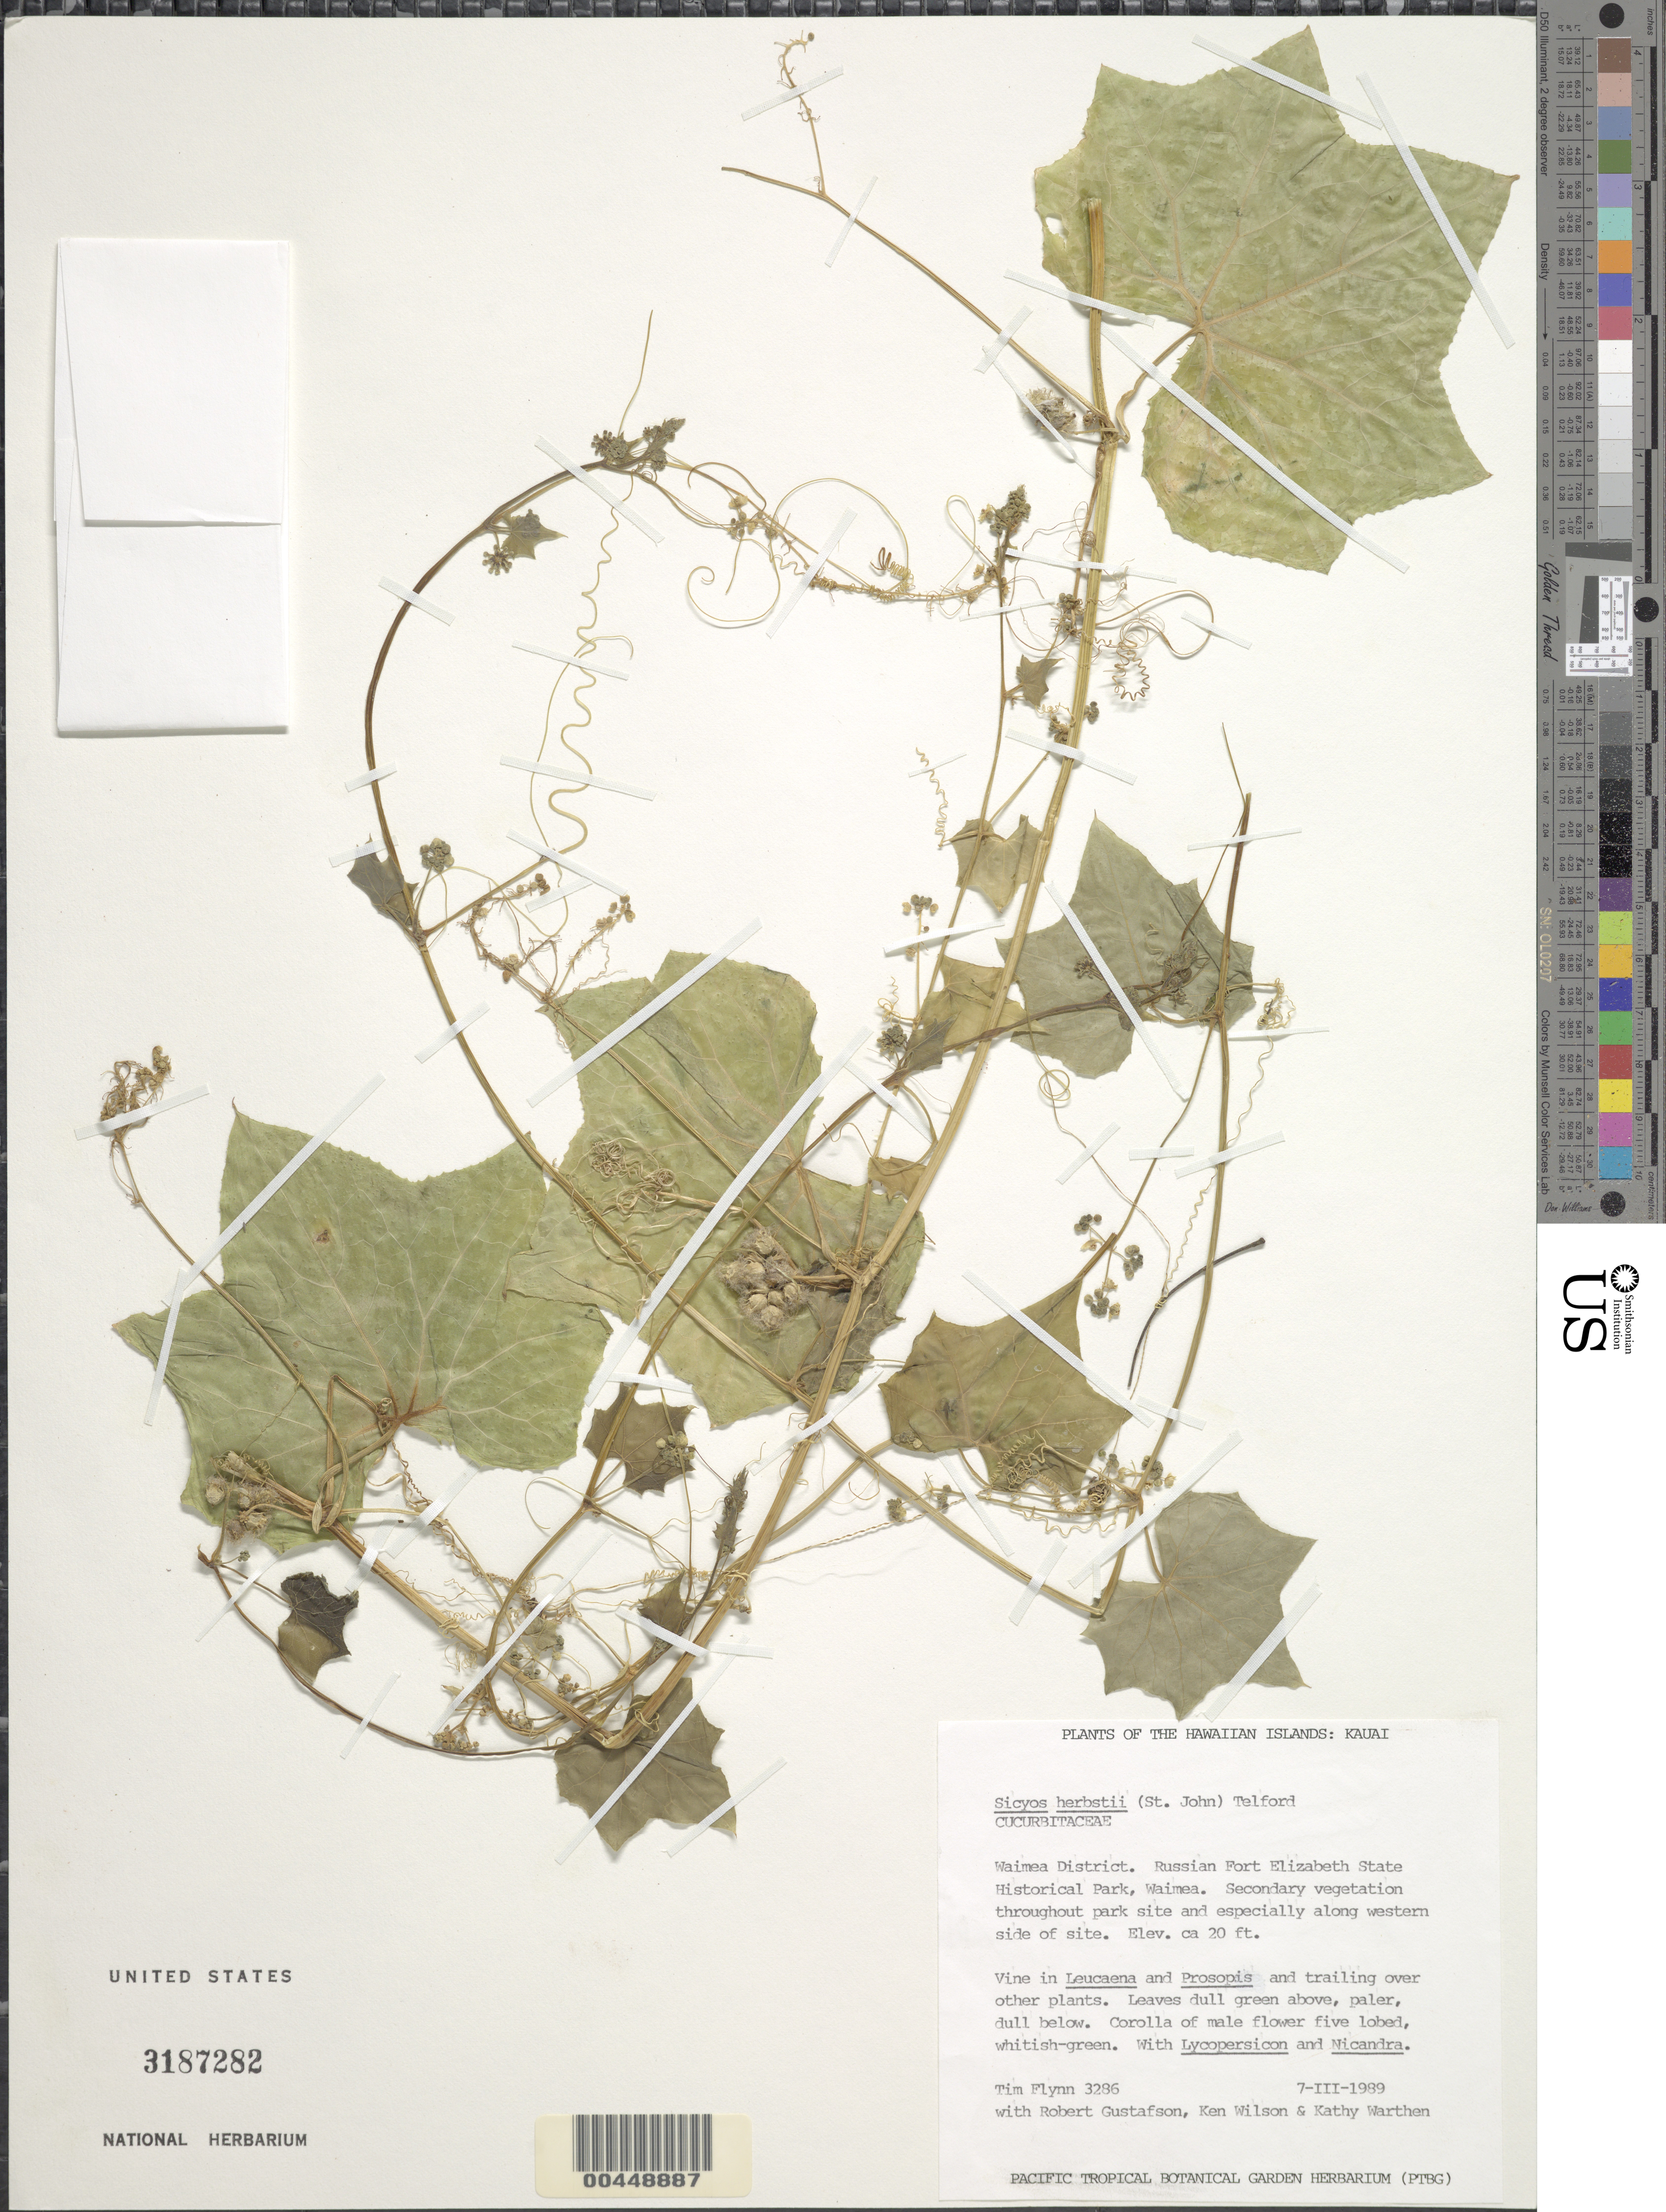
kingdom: Plantae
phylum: Tracheophyta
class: Magnoliopsida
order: Cucurbitales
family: Cucurbitaceae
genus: Sicyos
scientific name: Sicyos herbstii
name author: (H. St. John) Telford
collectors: T. W. Flynn, R. Gustafson, K. Wilson & K. Warthen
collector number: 3286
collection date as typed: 7 Mar 1989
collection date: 1989-03-07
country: United States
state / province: Hawaii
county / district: Kauai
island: Kaua'i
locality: Waimea Dist., Russian Fort Elizabeth State Historical Park, Waimea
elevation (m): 6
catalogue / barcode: US 3187282